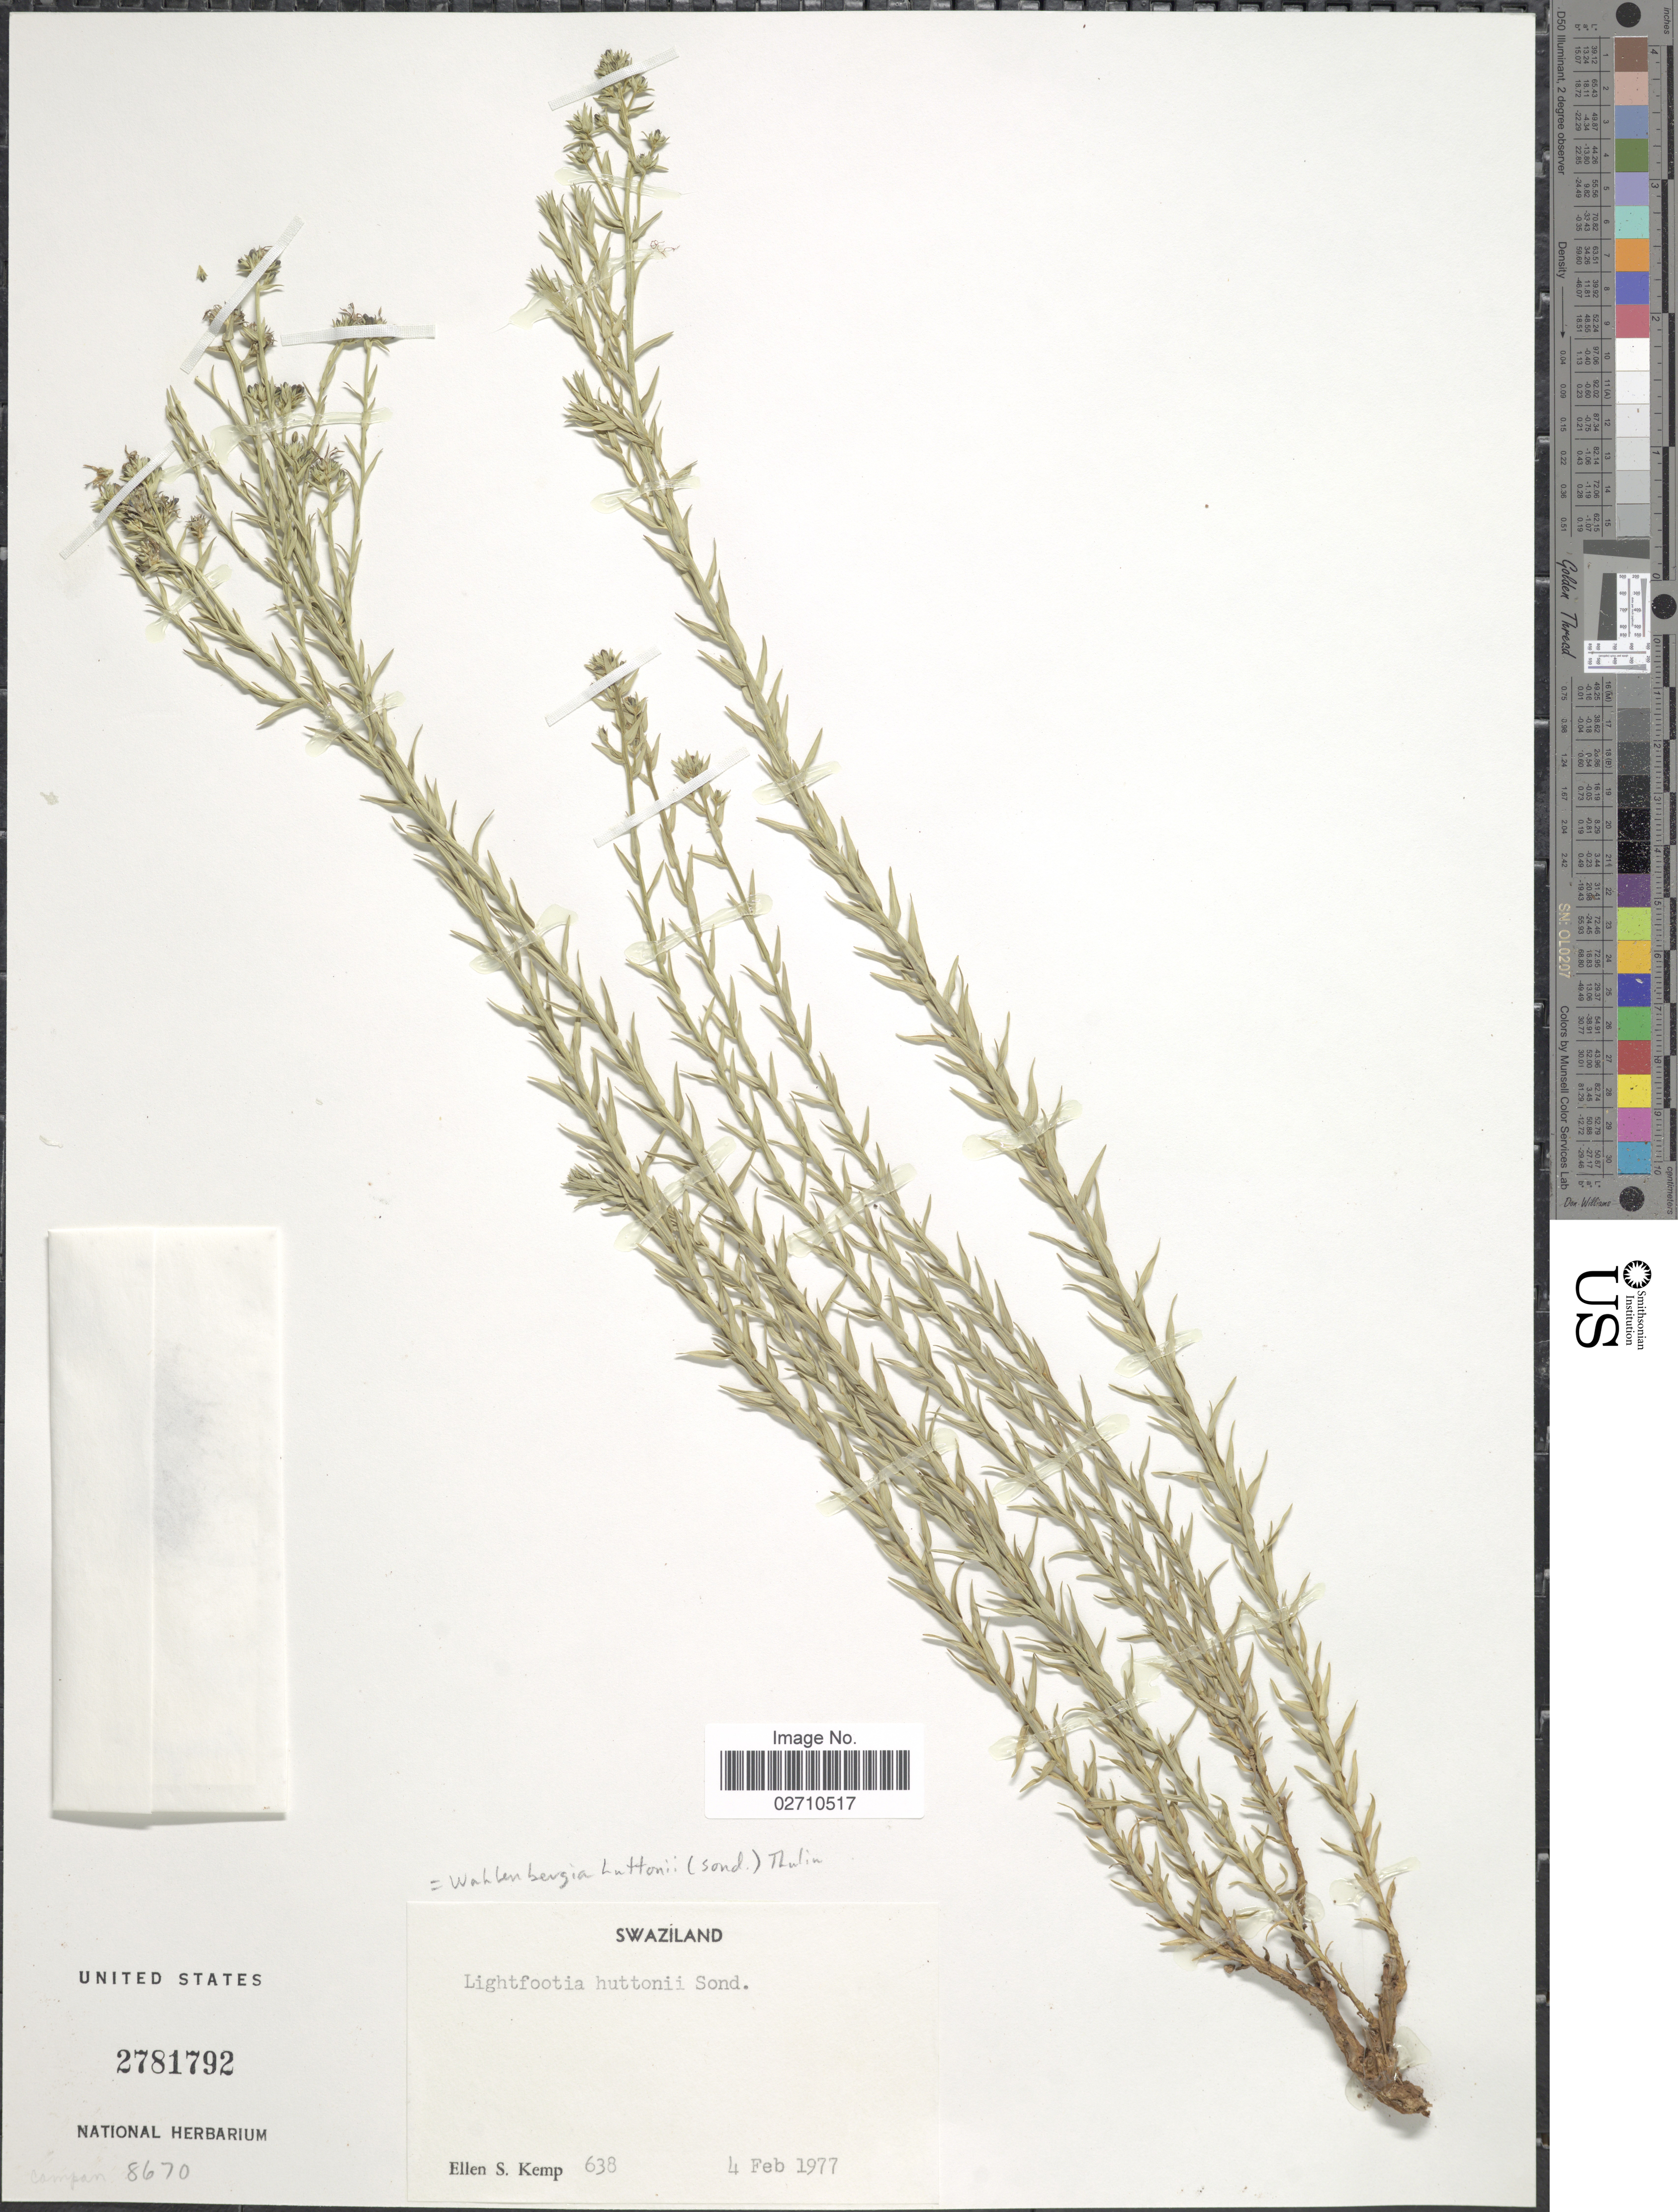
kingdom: Plantae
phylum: Tracheophyta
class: Magnoliopsida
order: Asterales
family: Campanulaceae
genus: Wahlenbergia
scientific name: Wahlenbergia huttonii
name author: (Sond.) Thulin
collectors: E. S. Kemp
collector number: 638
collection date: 1977-02-04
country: Eswatini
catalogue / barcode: US 2781792